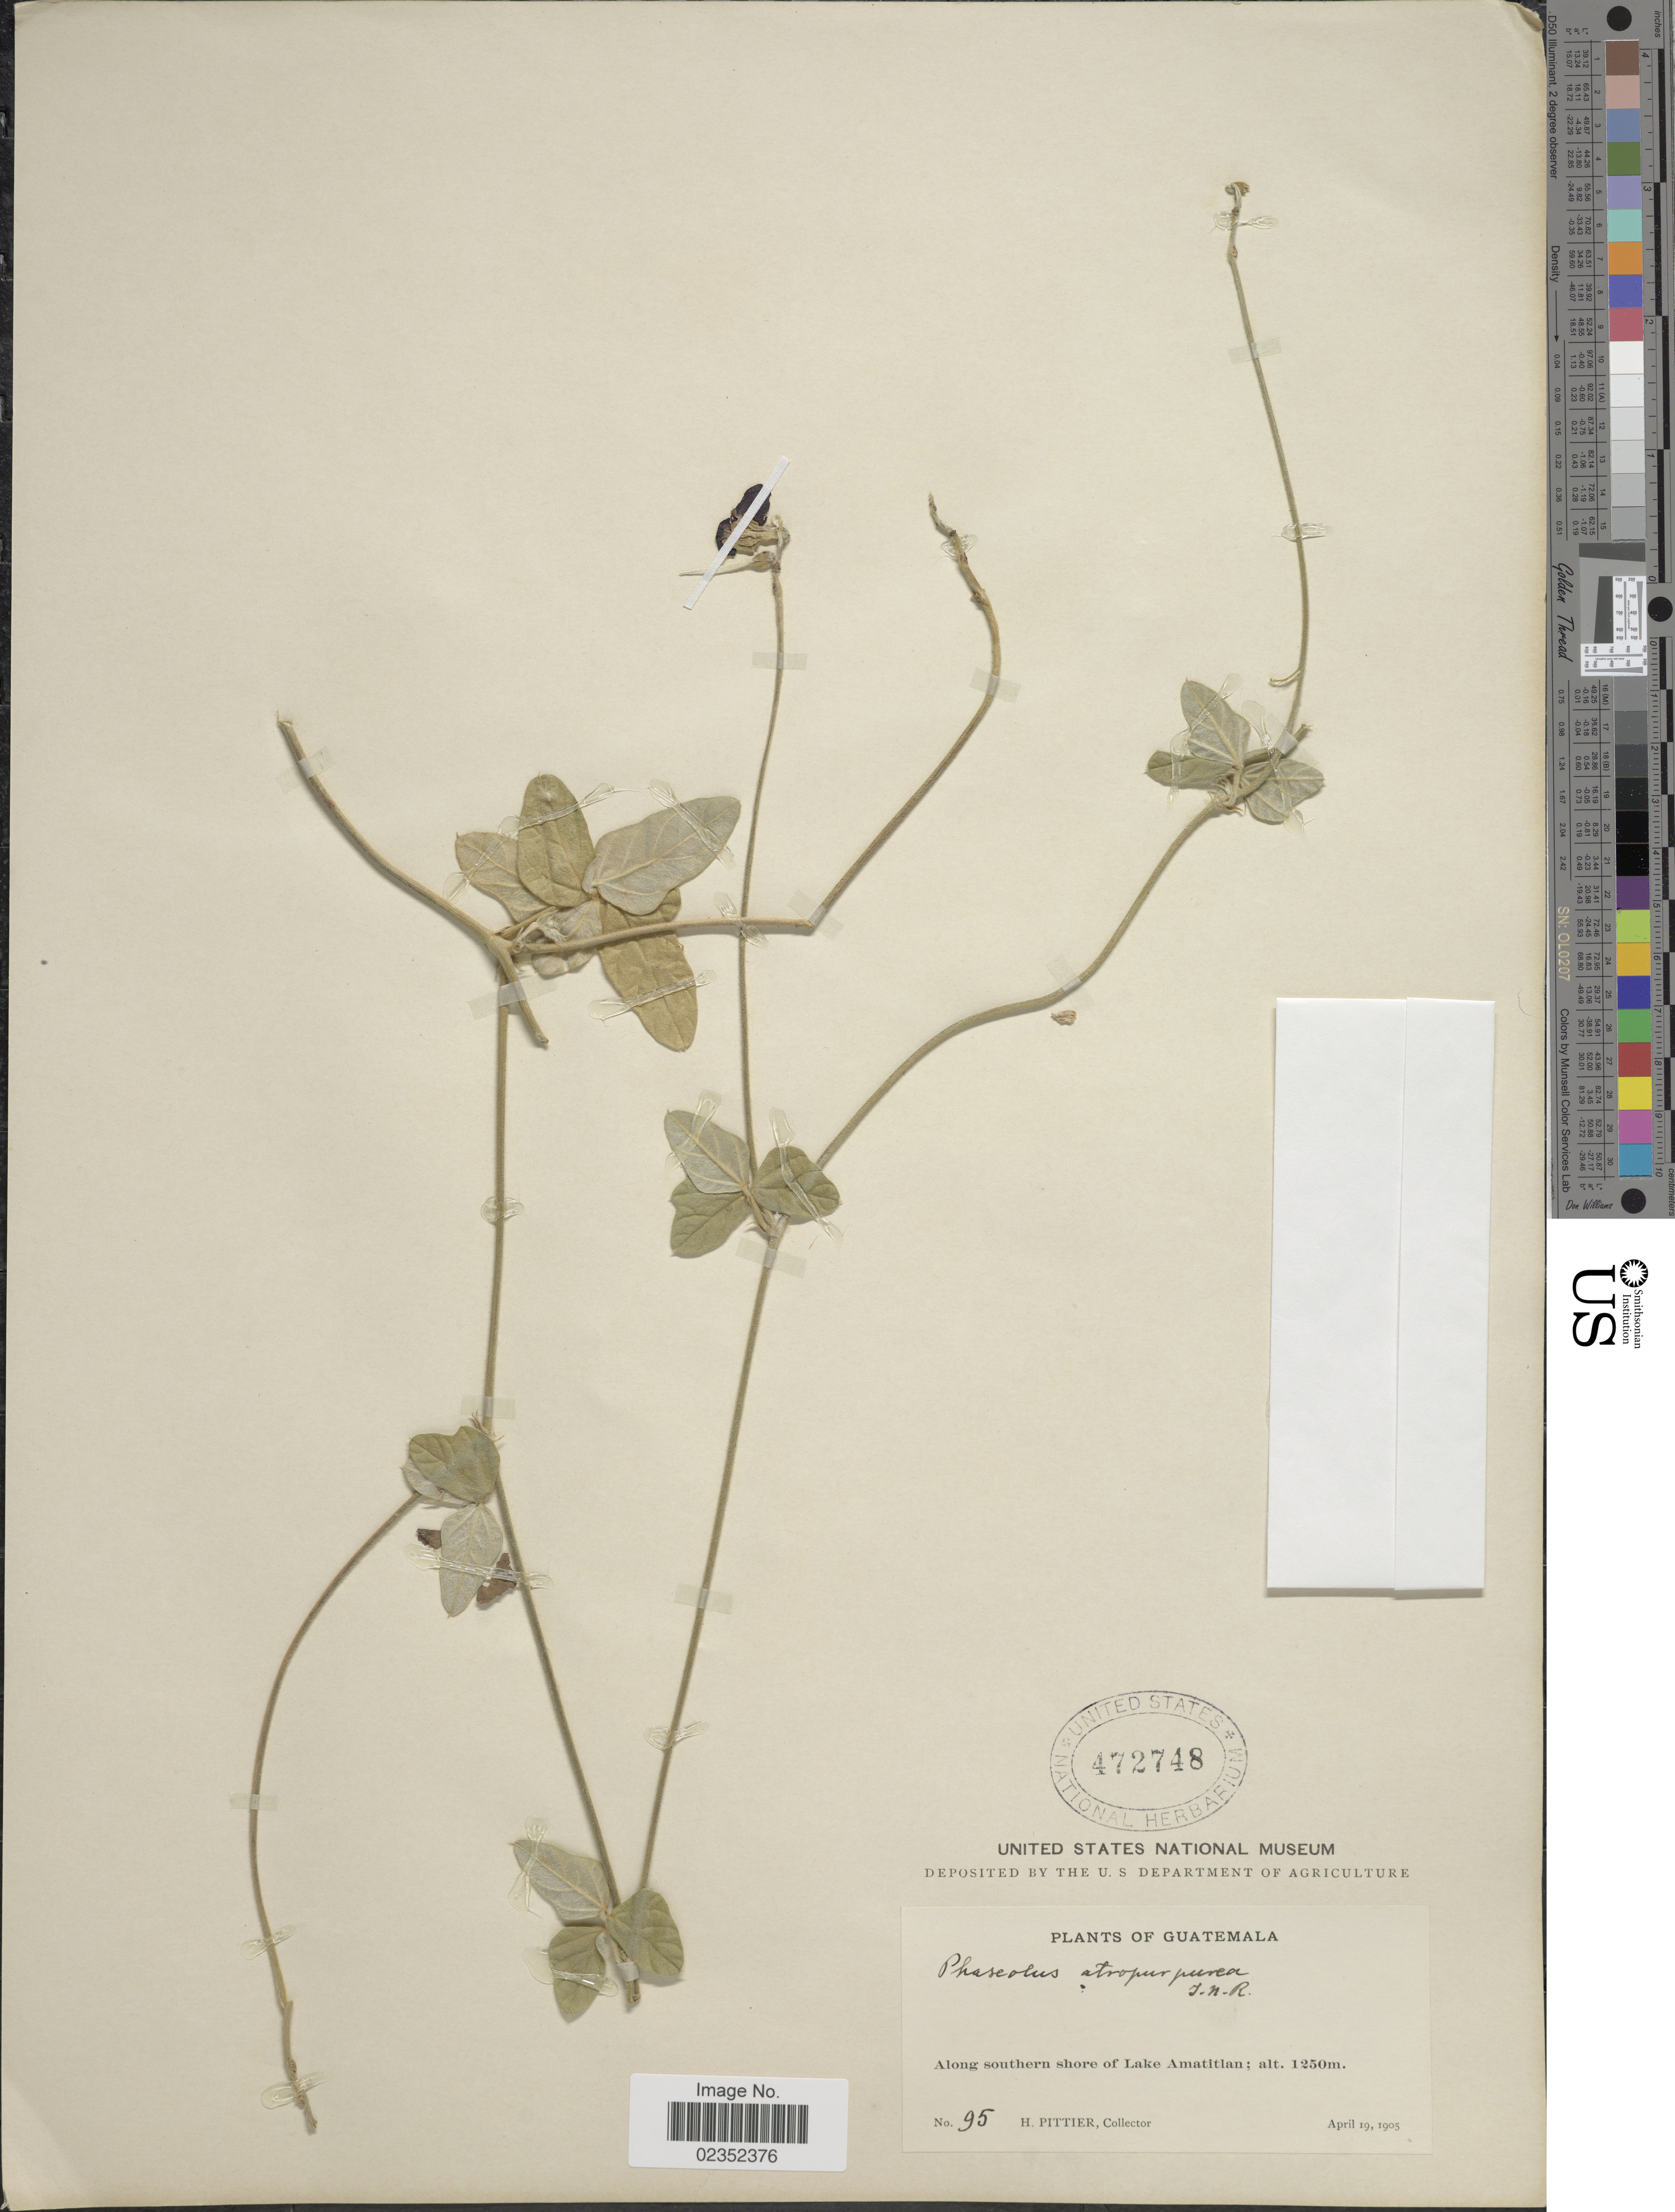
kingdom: Plantae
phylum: Tracheophyta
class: Magnoliopsida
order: Fabales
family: Fabaceae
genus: Macroptilium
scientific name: Macroptilium atropurpureum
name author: (DC.) Urb.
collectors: H. F. Pittier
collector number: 95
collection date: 1905-04-19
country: Guatemala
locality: Along southern shore of Lake Amatitlan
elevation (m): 1250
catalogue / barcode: US 472748